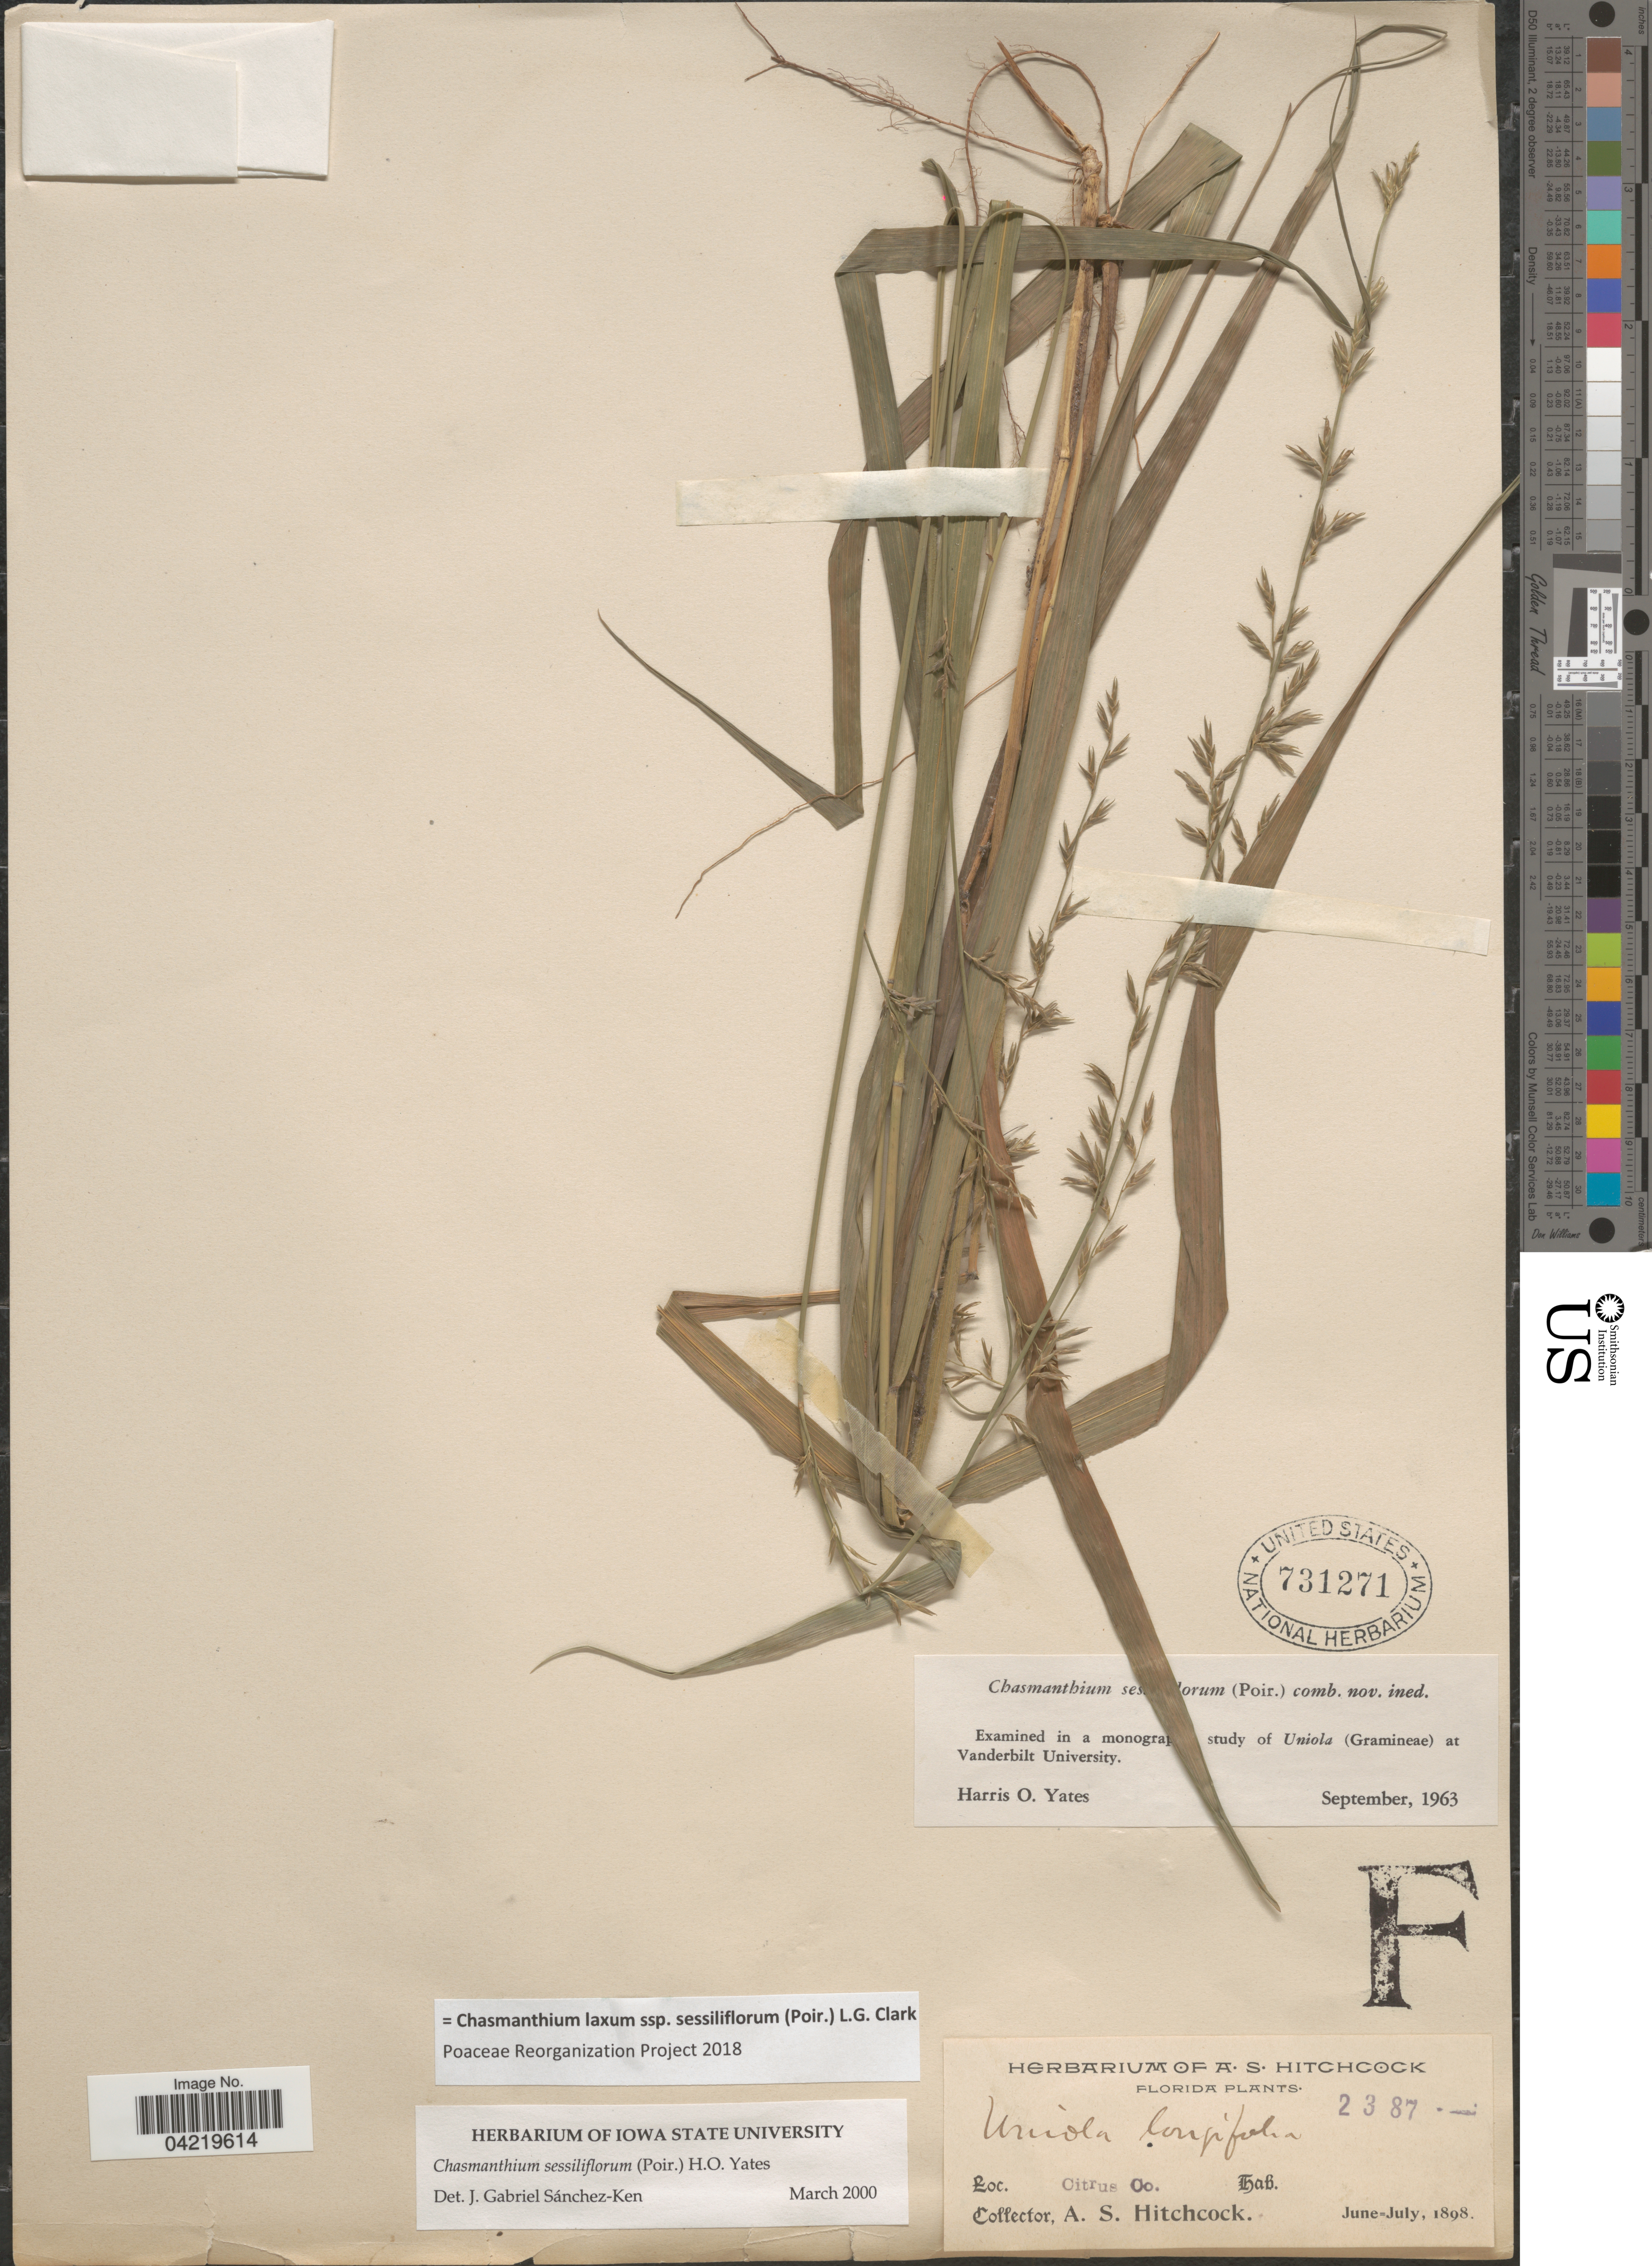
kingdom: Plantae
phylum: Tracheophyta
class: Liliopsida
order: Poales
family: Poaceae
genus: Chasmanthium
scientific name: Chasmanthium laxum subsp. sessiliflorum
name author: (L.) H.O. Yates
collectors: A. S. Hitchcock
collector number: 2387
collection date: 1898-06/1898-07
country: United States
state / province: Florida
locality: Citrus Co.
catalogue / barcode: US 731271